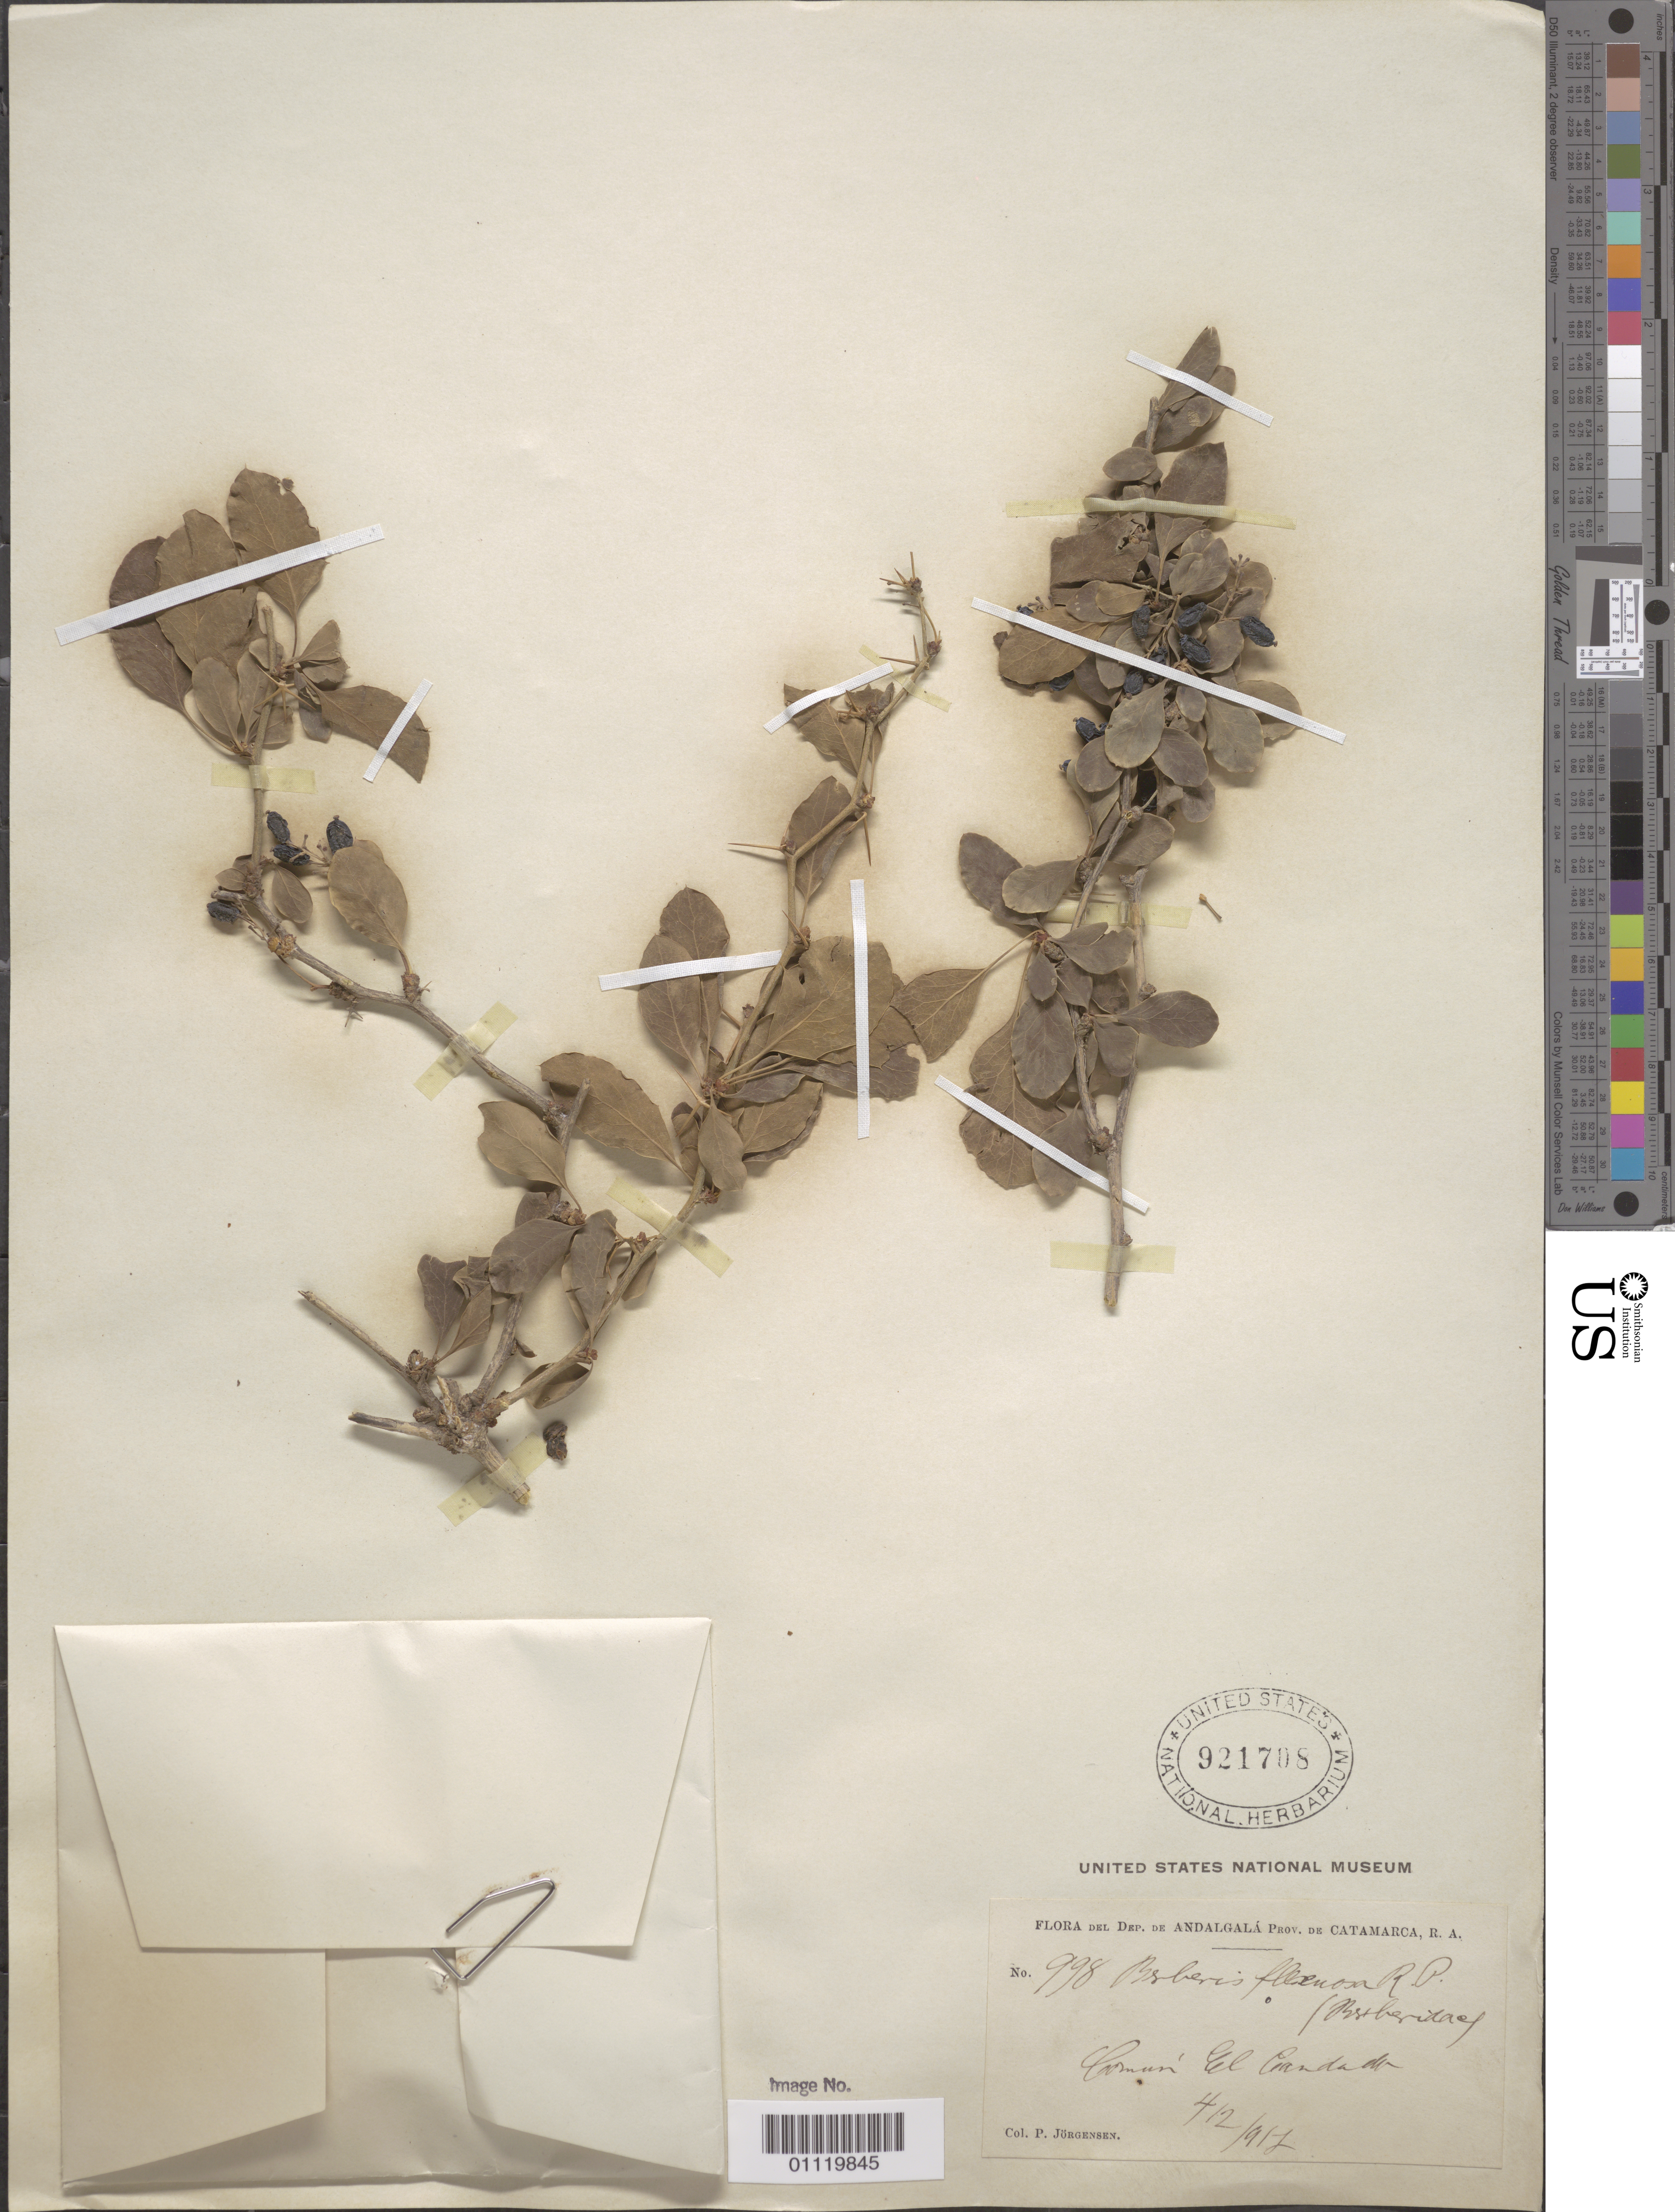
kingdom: Plantae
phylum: Tracheophyta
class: Magnoliopsida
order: Ranunculales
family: Berberidaceae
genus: Berberis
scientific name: Berberis flexuosa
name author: Ruiz & Pav.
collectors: P. Jörgensen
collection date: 1912-02-04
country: Argentina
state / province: Catamarca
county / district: Andalgala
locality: Possibly Comun El Candado.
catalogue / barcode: US 921708